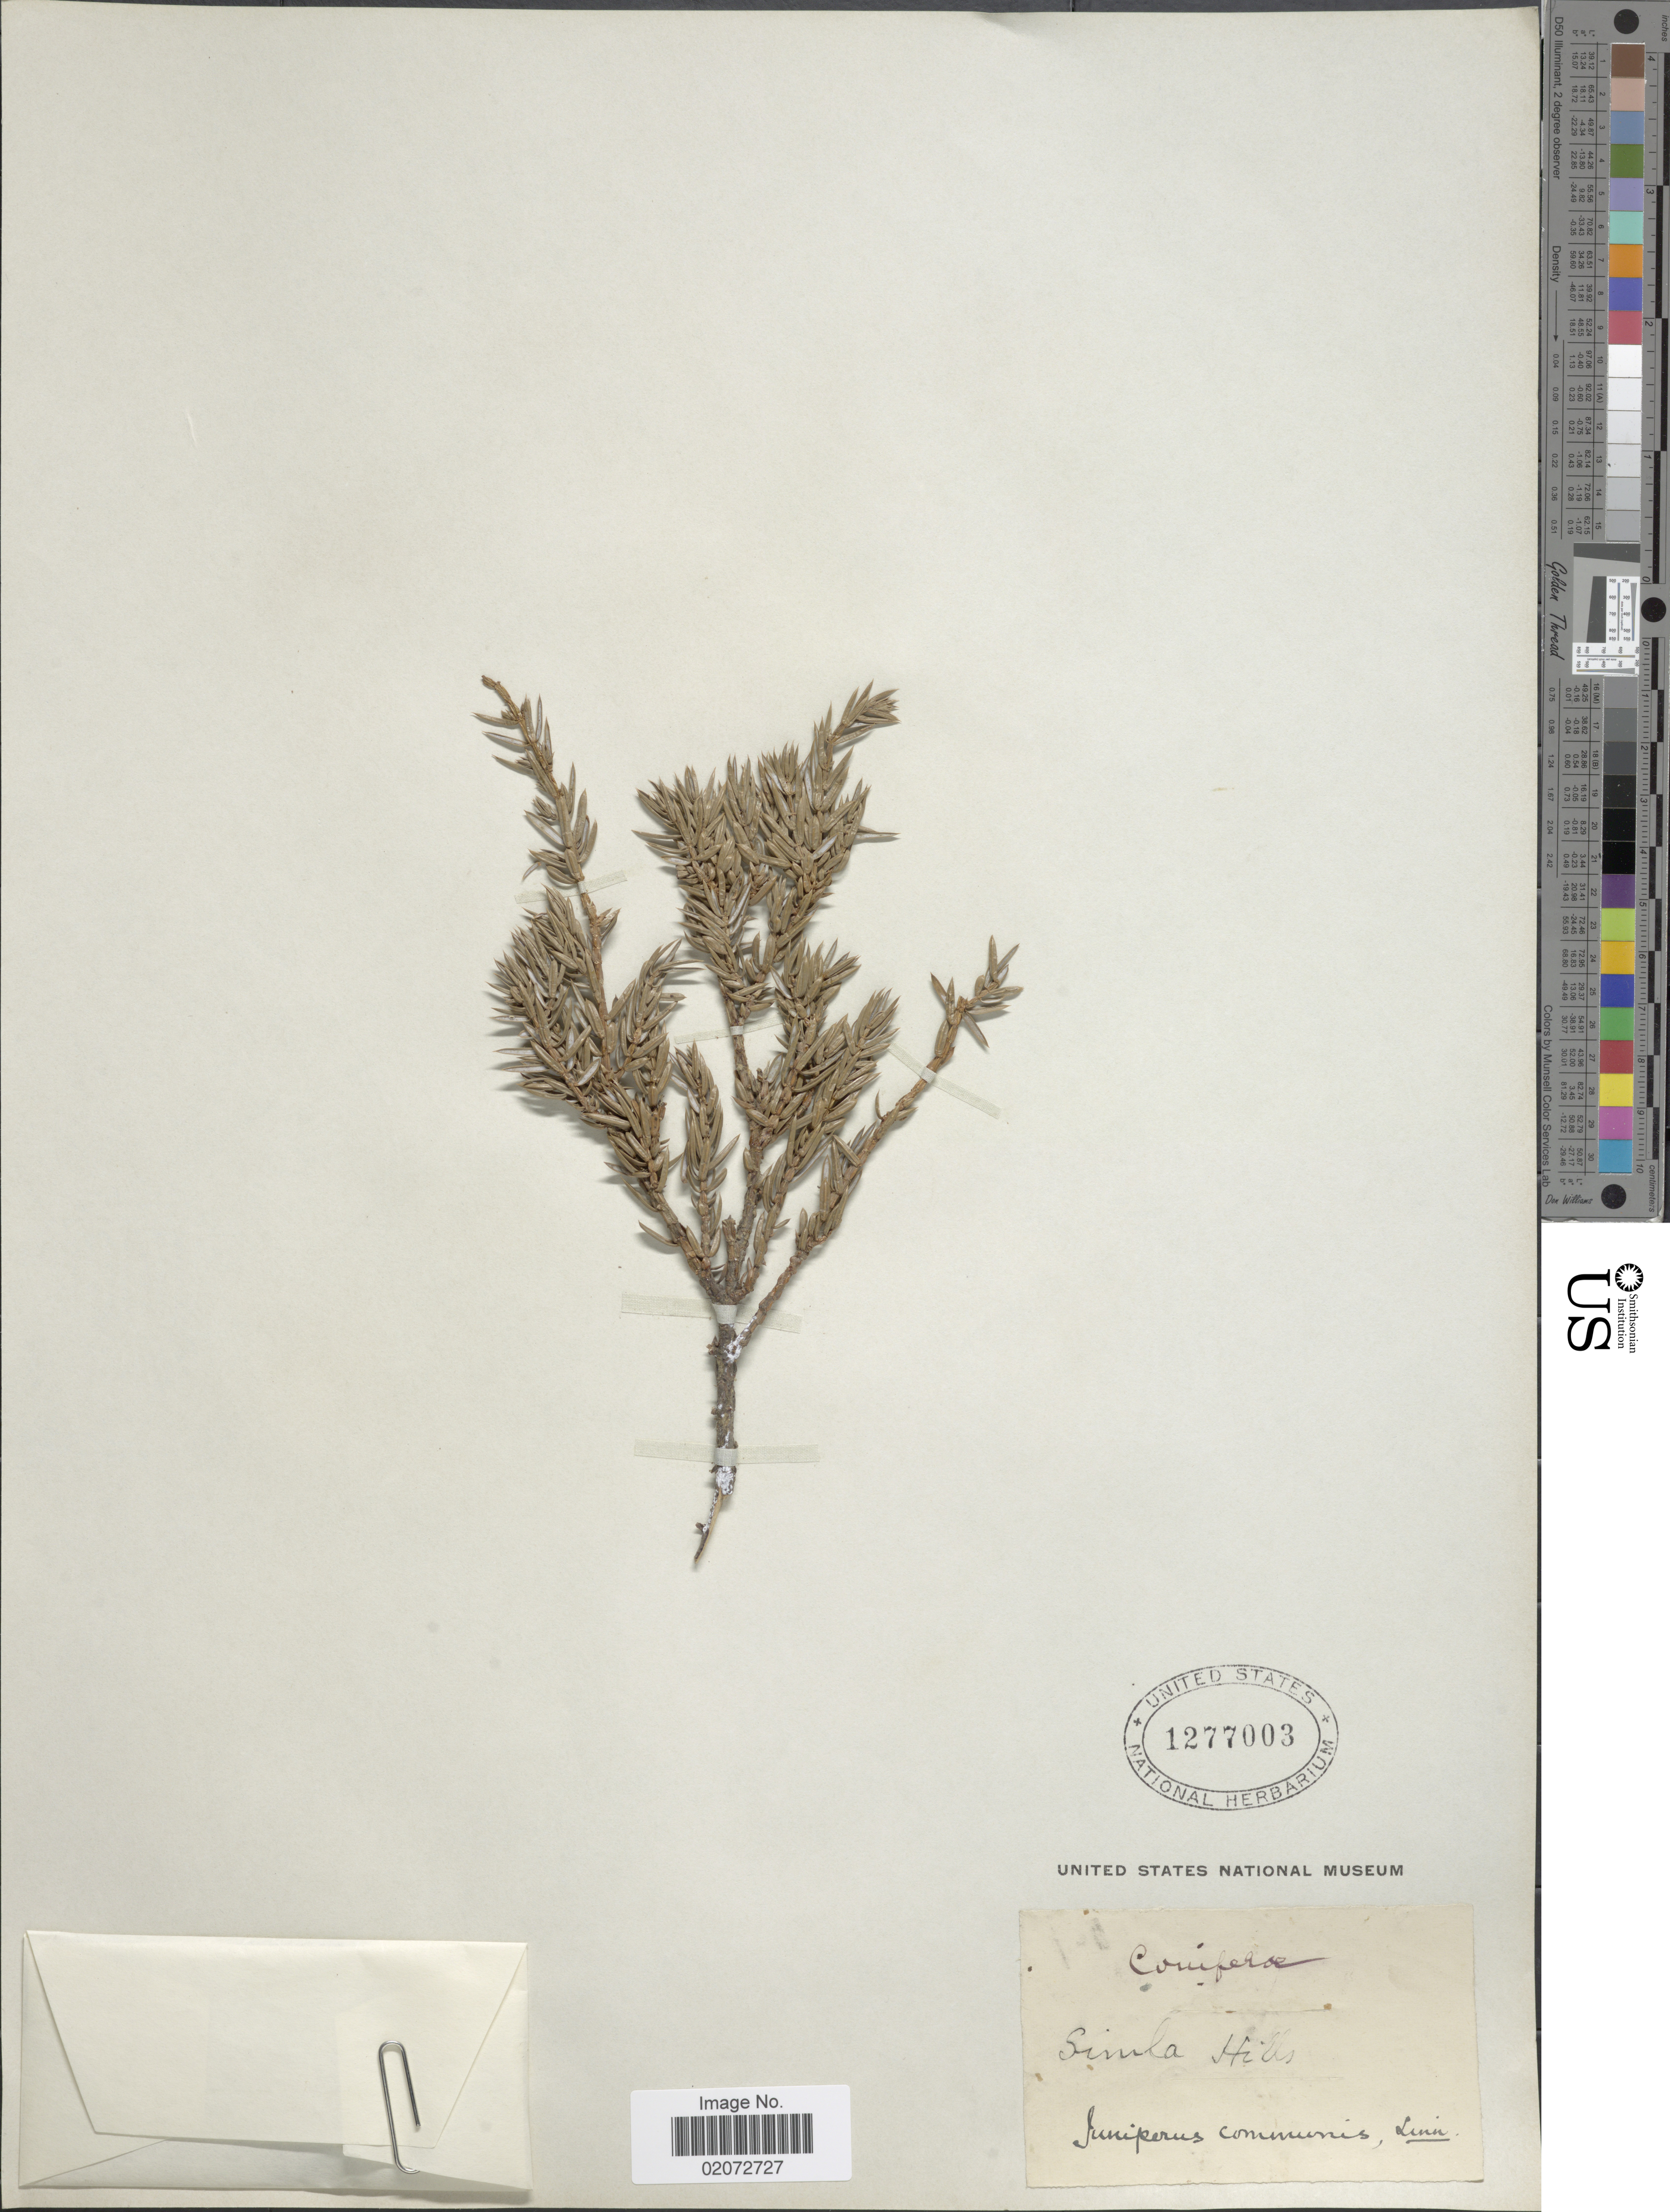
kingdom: Plantae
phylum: Tracheophyta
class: Pinopsida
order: Pinales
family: Cupressaceae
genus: Juniperus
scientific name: Juniperus communis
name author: L.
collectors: Linn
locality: Simla Hills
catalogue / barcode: US 1277003